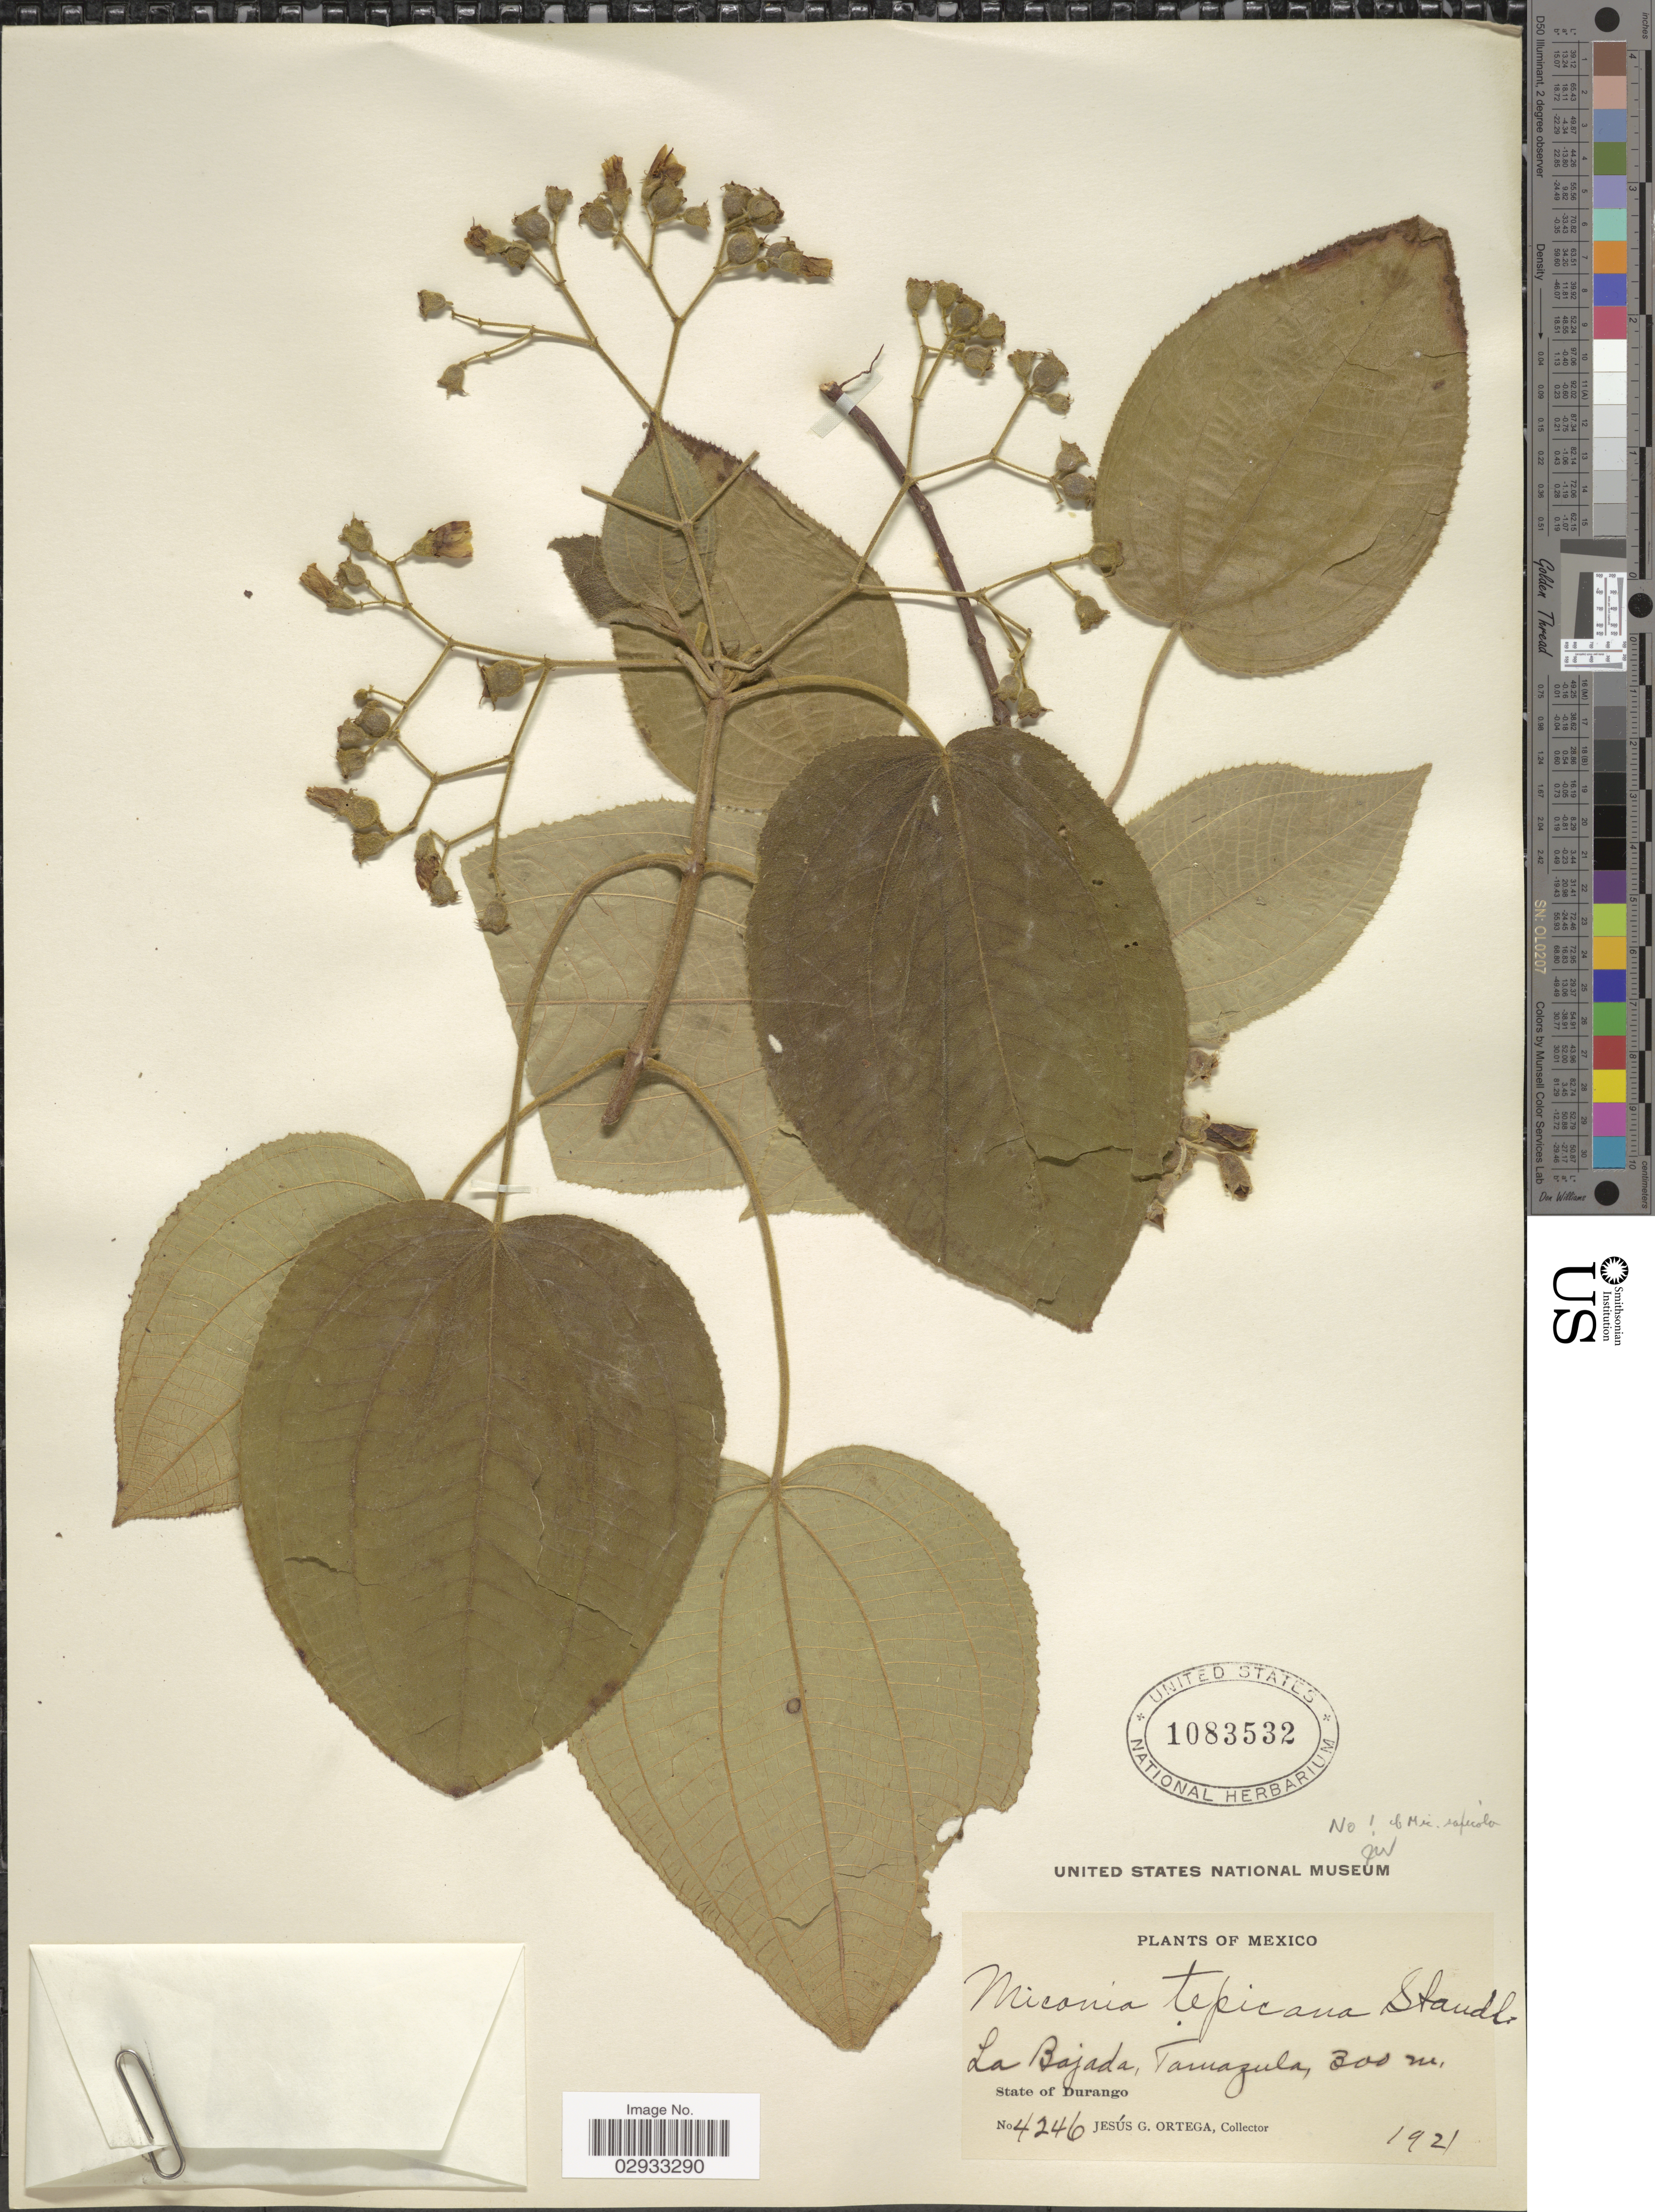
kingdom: Plantae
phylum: Tracheophyta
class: Magnoliopsida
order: Myrtales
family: Melastomataceae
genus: Miconia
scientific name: Miconia saxicola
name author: Brandegee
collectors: J. Ortega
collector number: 4246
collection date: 1921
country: Mexico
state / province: Durango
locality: La Bajada, Tamazula.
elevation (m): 300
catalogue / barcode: US 1083532